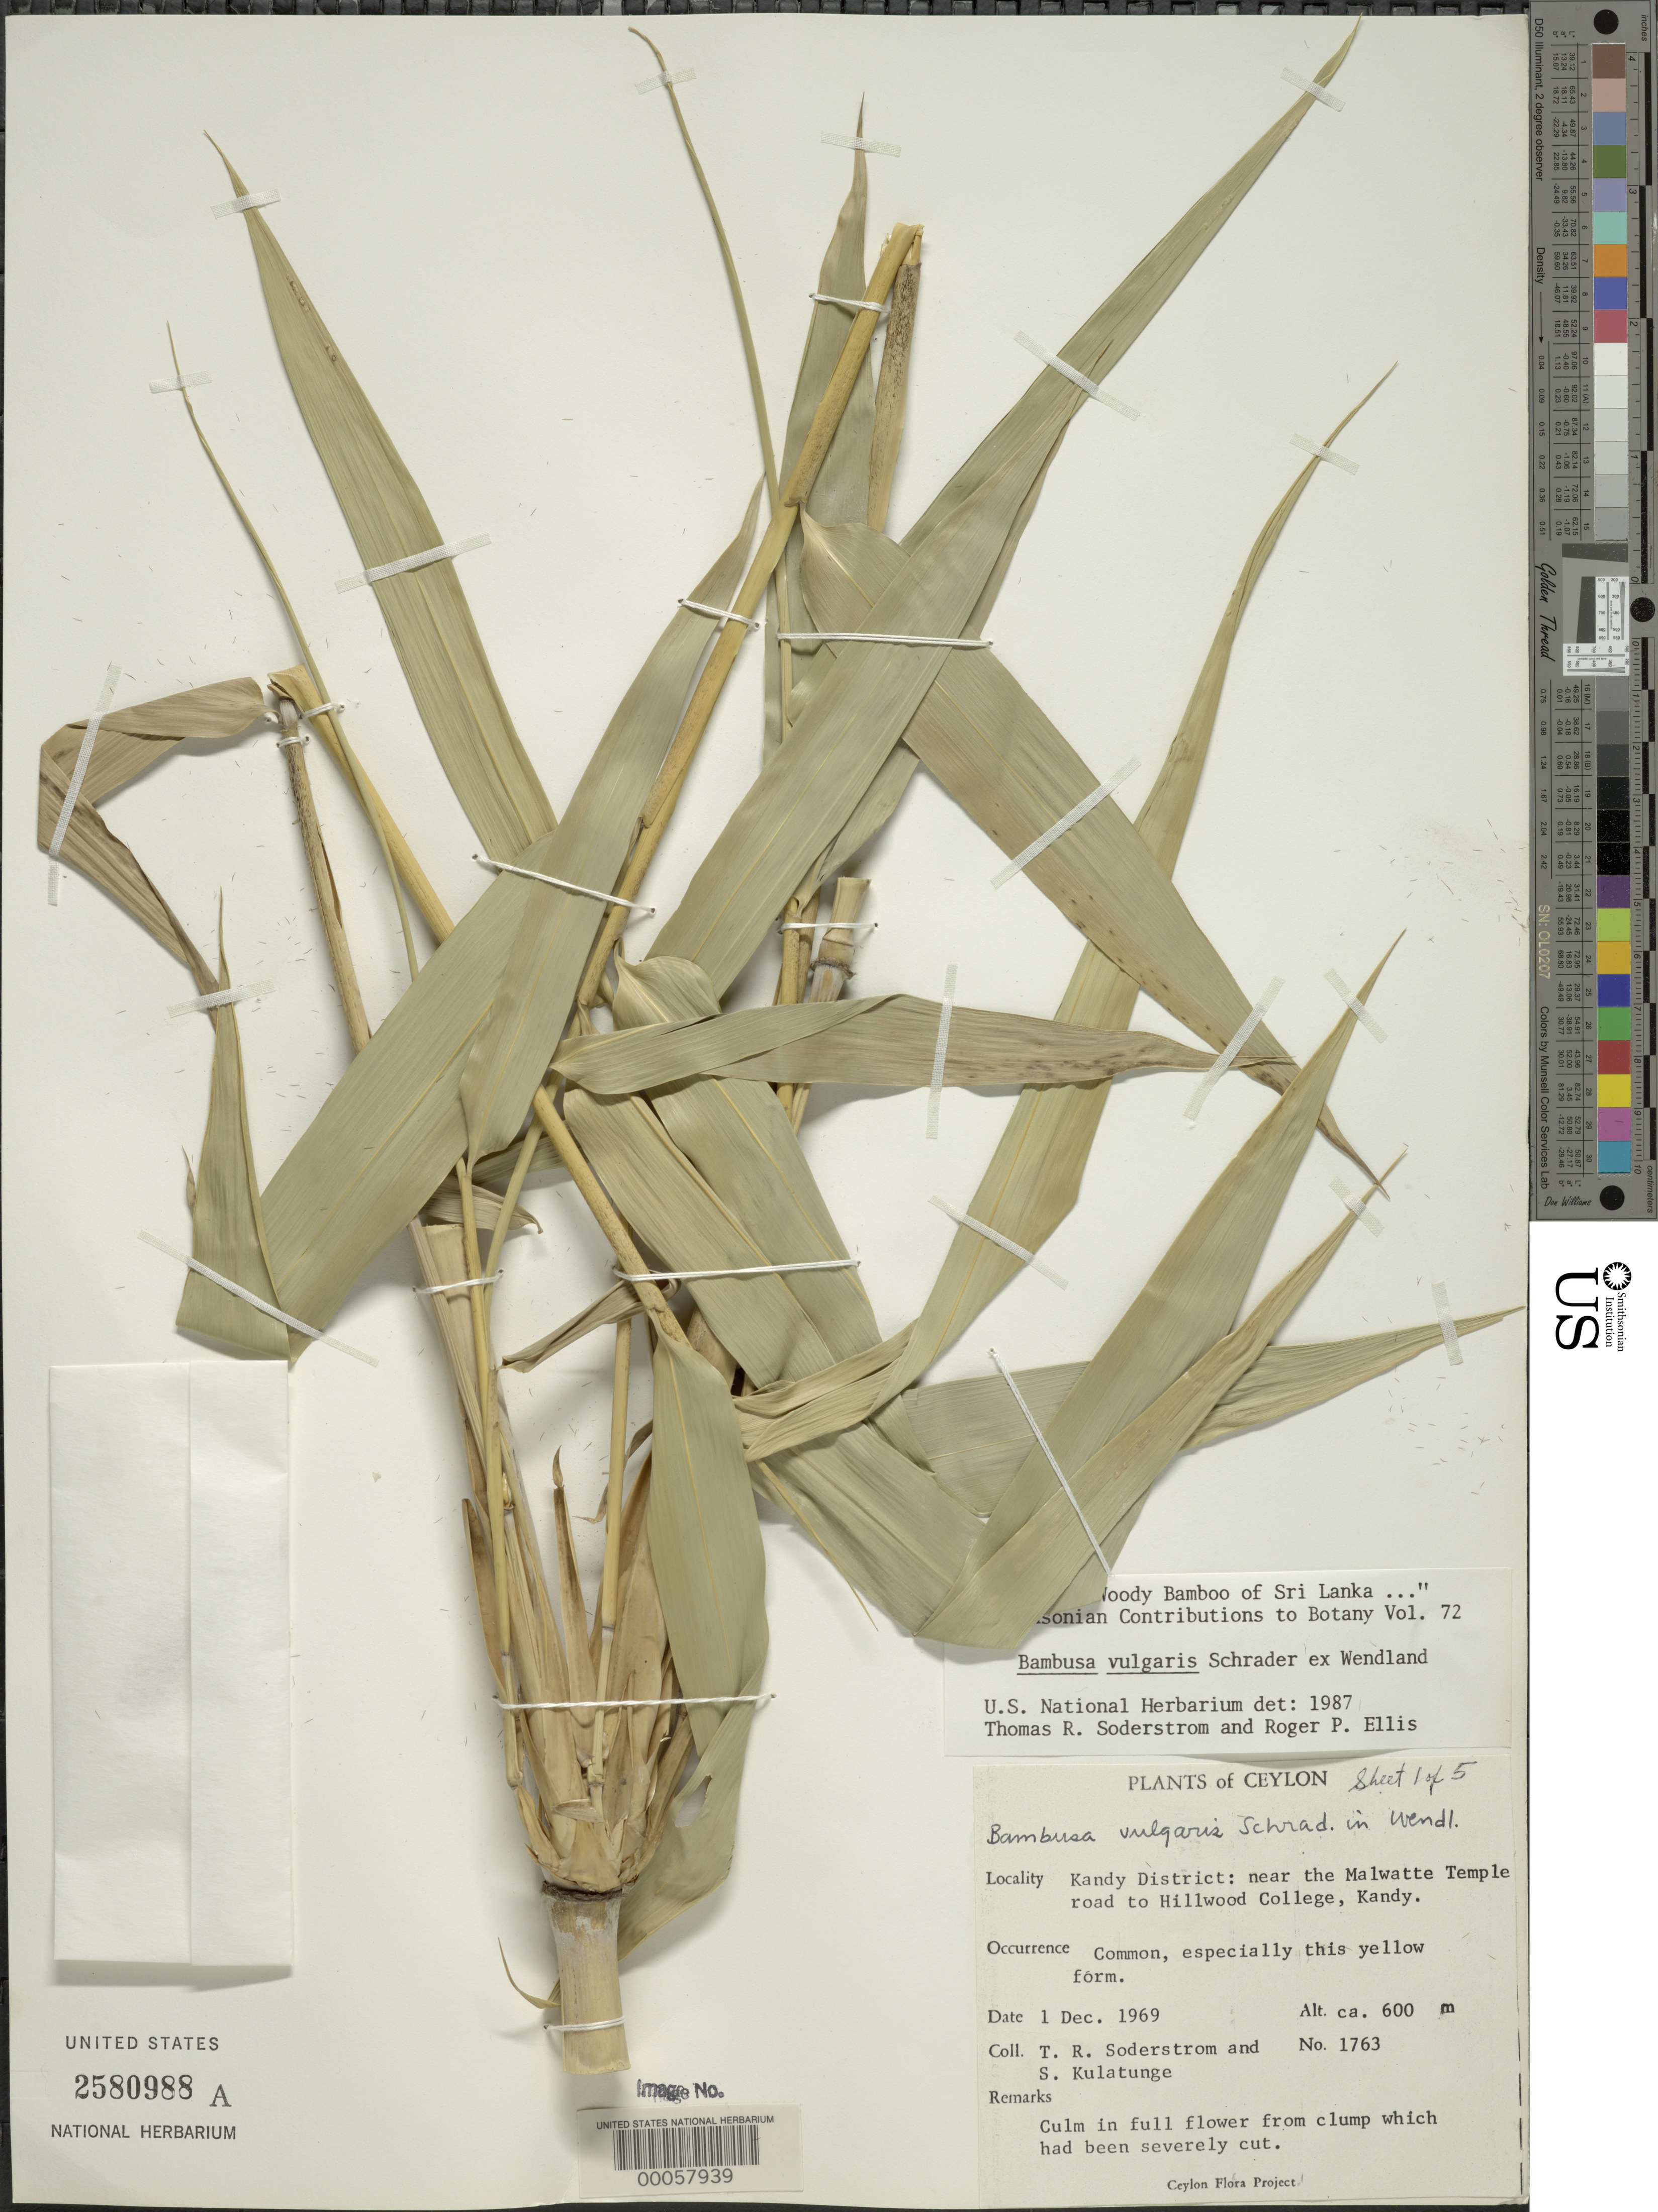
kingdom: Plantae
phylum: Tracheophyta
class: Liliopsida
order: Poales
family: Poaceae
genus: Bambusa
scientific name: Bambusa vulgaris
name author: Schrad. ex J.C. Wendl.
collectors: T. R. Soderstrom & S. Kulatunge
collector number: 1763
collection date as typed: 01 Dec 1969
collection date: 1969-12-01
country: Sri Lanka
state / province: Central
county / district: Kandy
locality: Near the malwatte temple road to hillwood college, kandy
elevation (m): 600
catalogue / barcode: US 2580988A